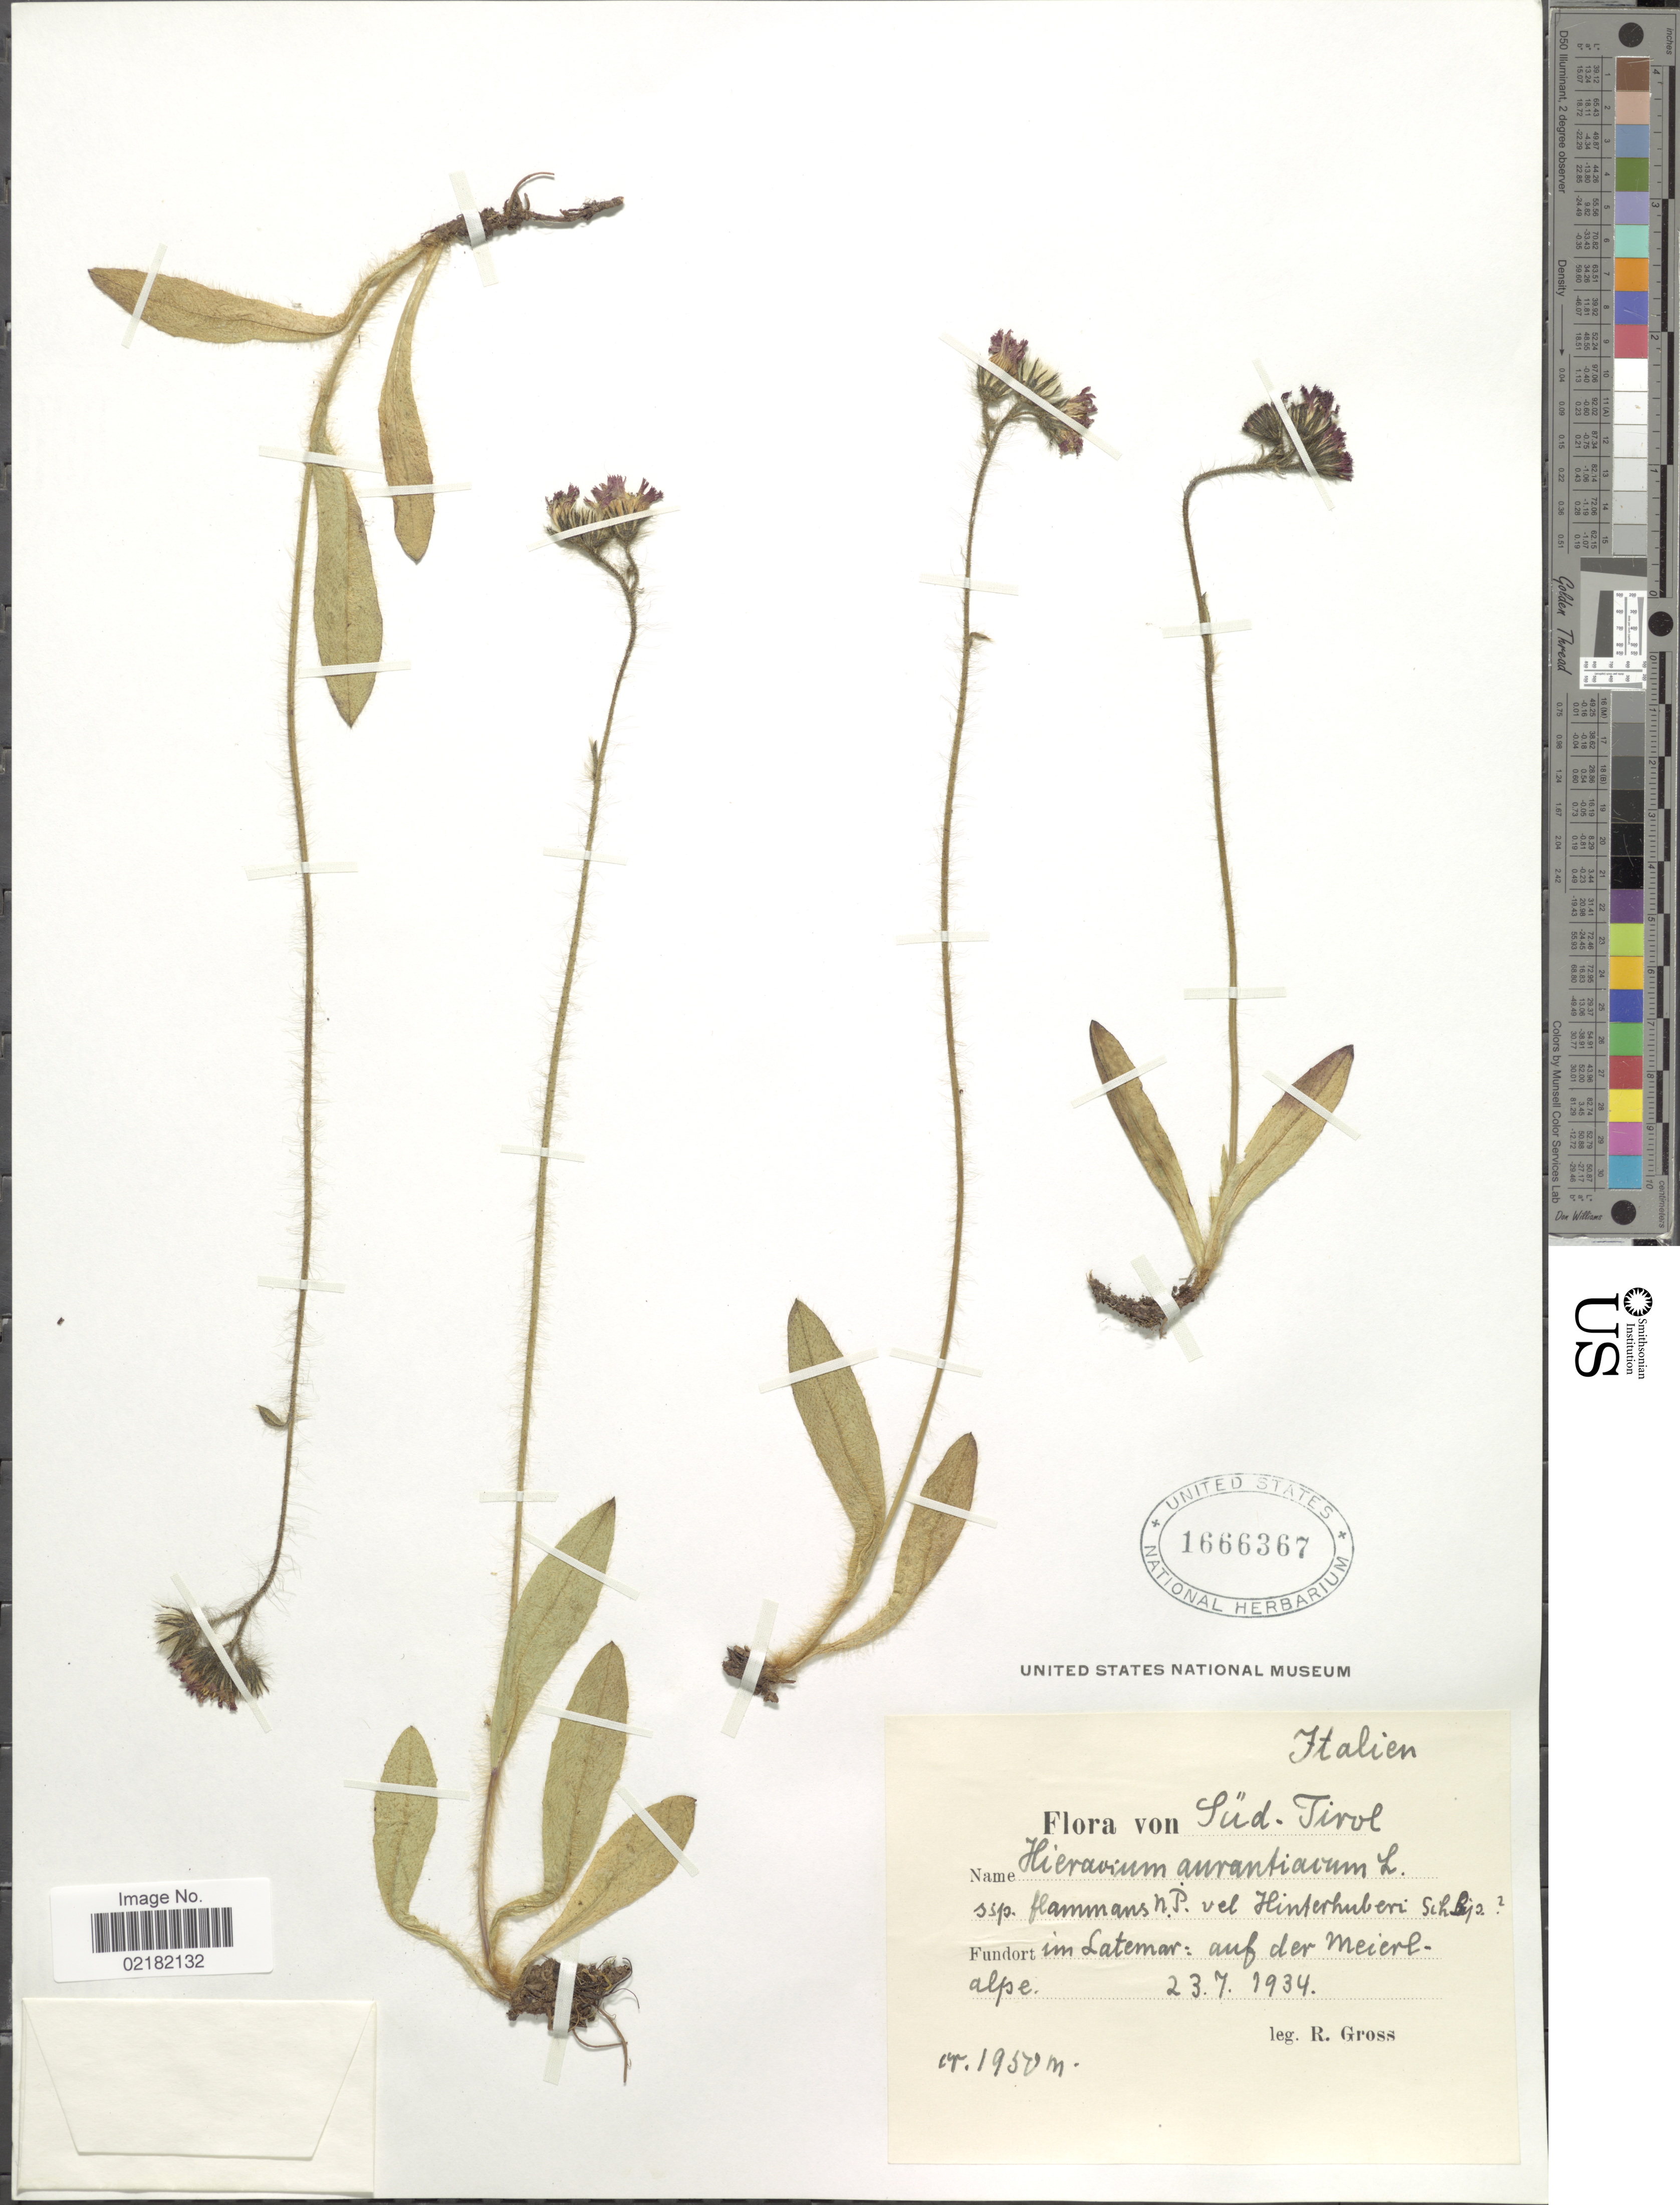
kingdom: Plantae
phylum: Tracheophyta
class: Magnoliopsida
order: Asterales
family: Asteraceae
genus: Pilosella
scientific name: Pilosella aurantiaca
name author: (L.) F.W. Schultz & Sch. Bip.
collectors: R. Gross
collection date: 1934-07-23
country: Italy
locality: Sud-Tirol, Fundort im Latemar: auf der Meierlalpe.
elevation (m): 1950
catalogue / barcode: US 1666367